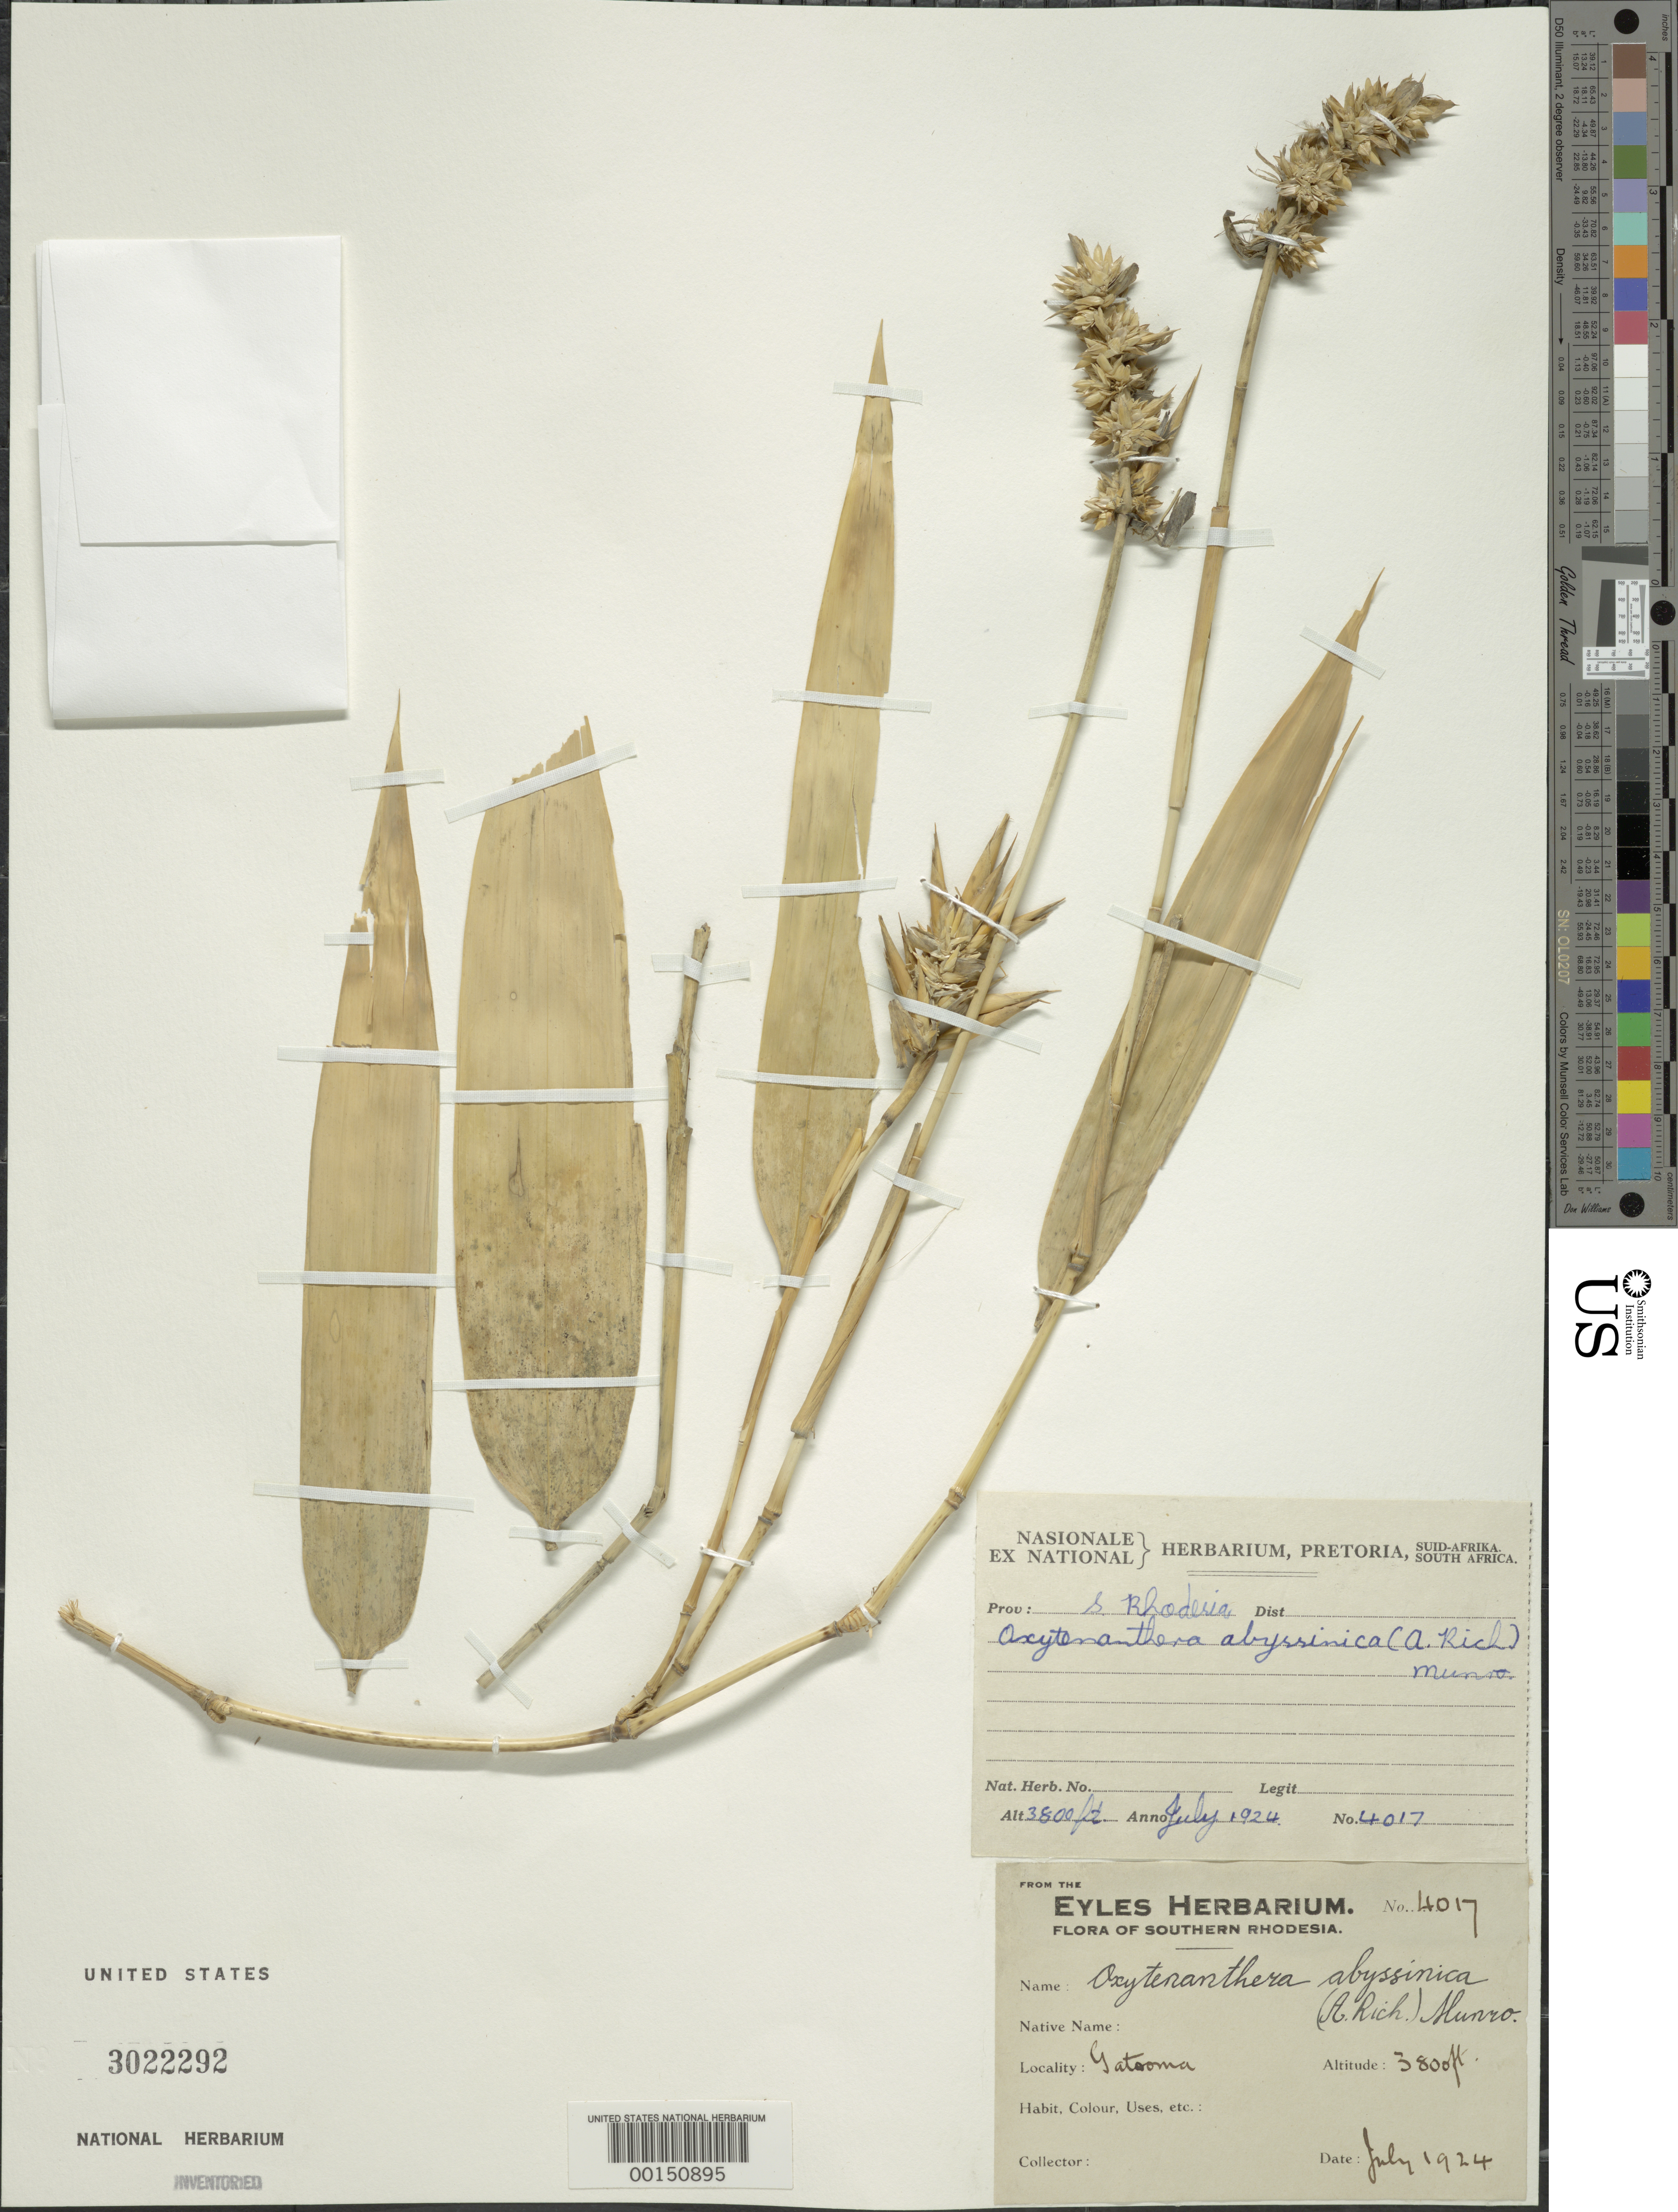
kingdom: Plantae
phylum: Tracheophyta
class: Liliopsida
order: Poales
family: Poaceae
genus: Oxytenanthera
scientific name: Oxytenanthera abyssinica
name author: (A. Rich.) Munro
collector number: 4017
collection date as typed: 19 Jul 1924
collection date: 1924-07-19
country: Zimbabwe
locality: Gatoma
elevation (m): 1159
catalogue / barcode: US 3022292